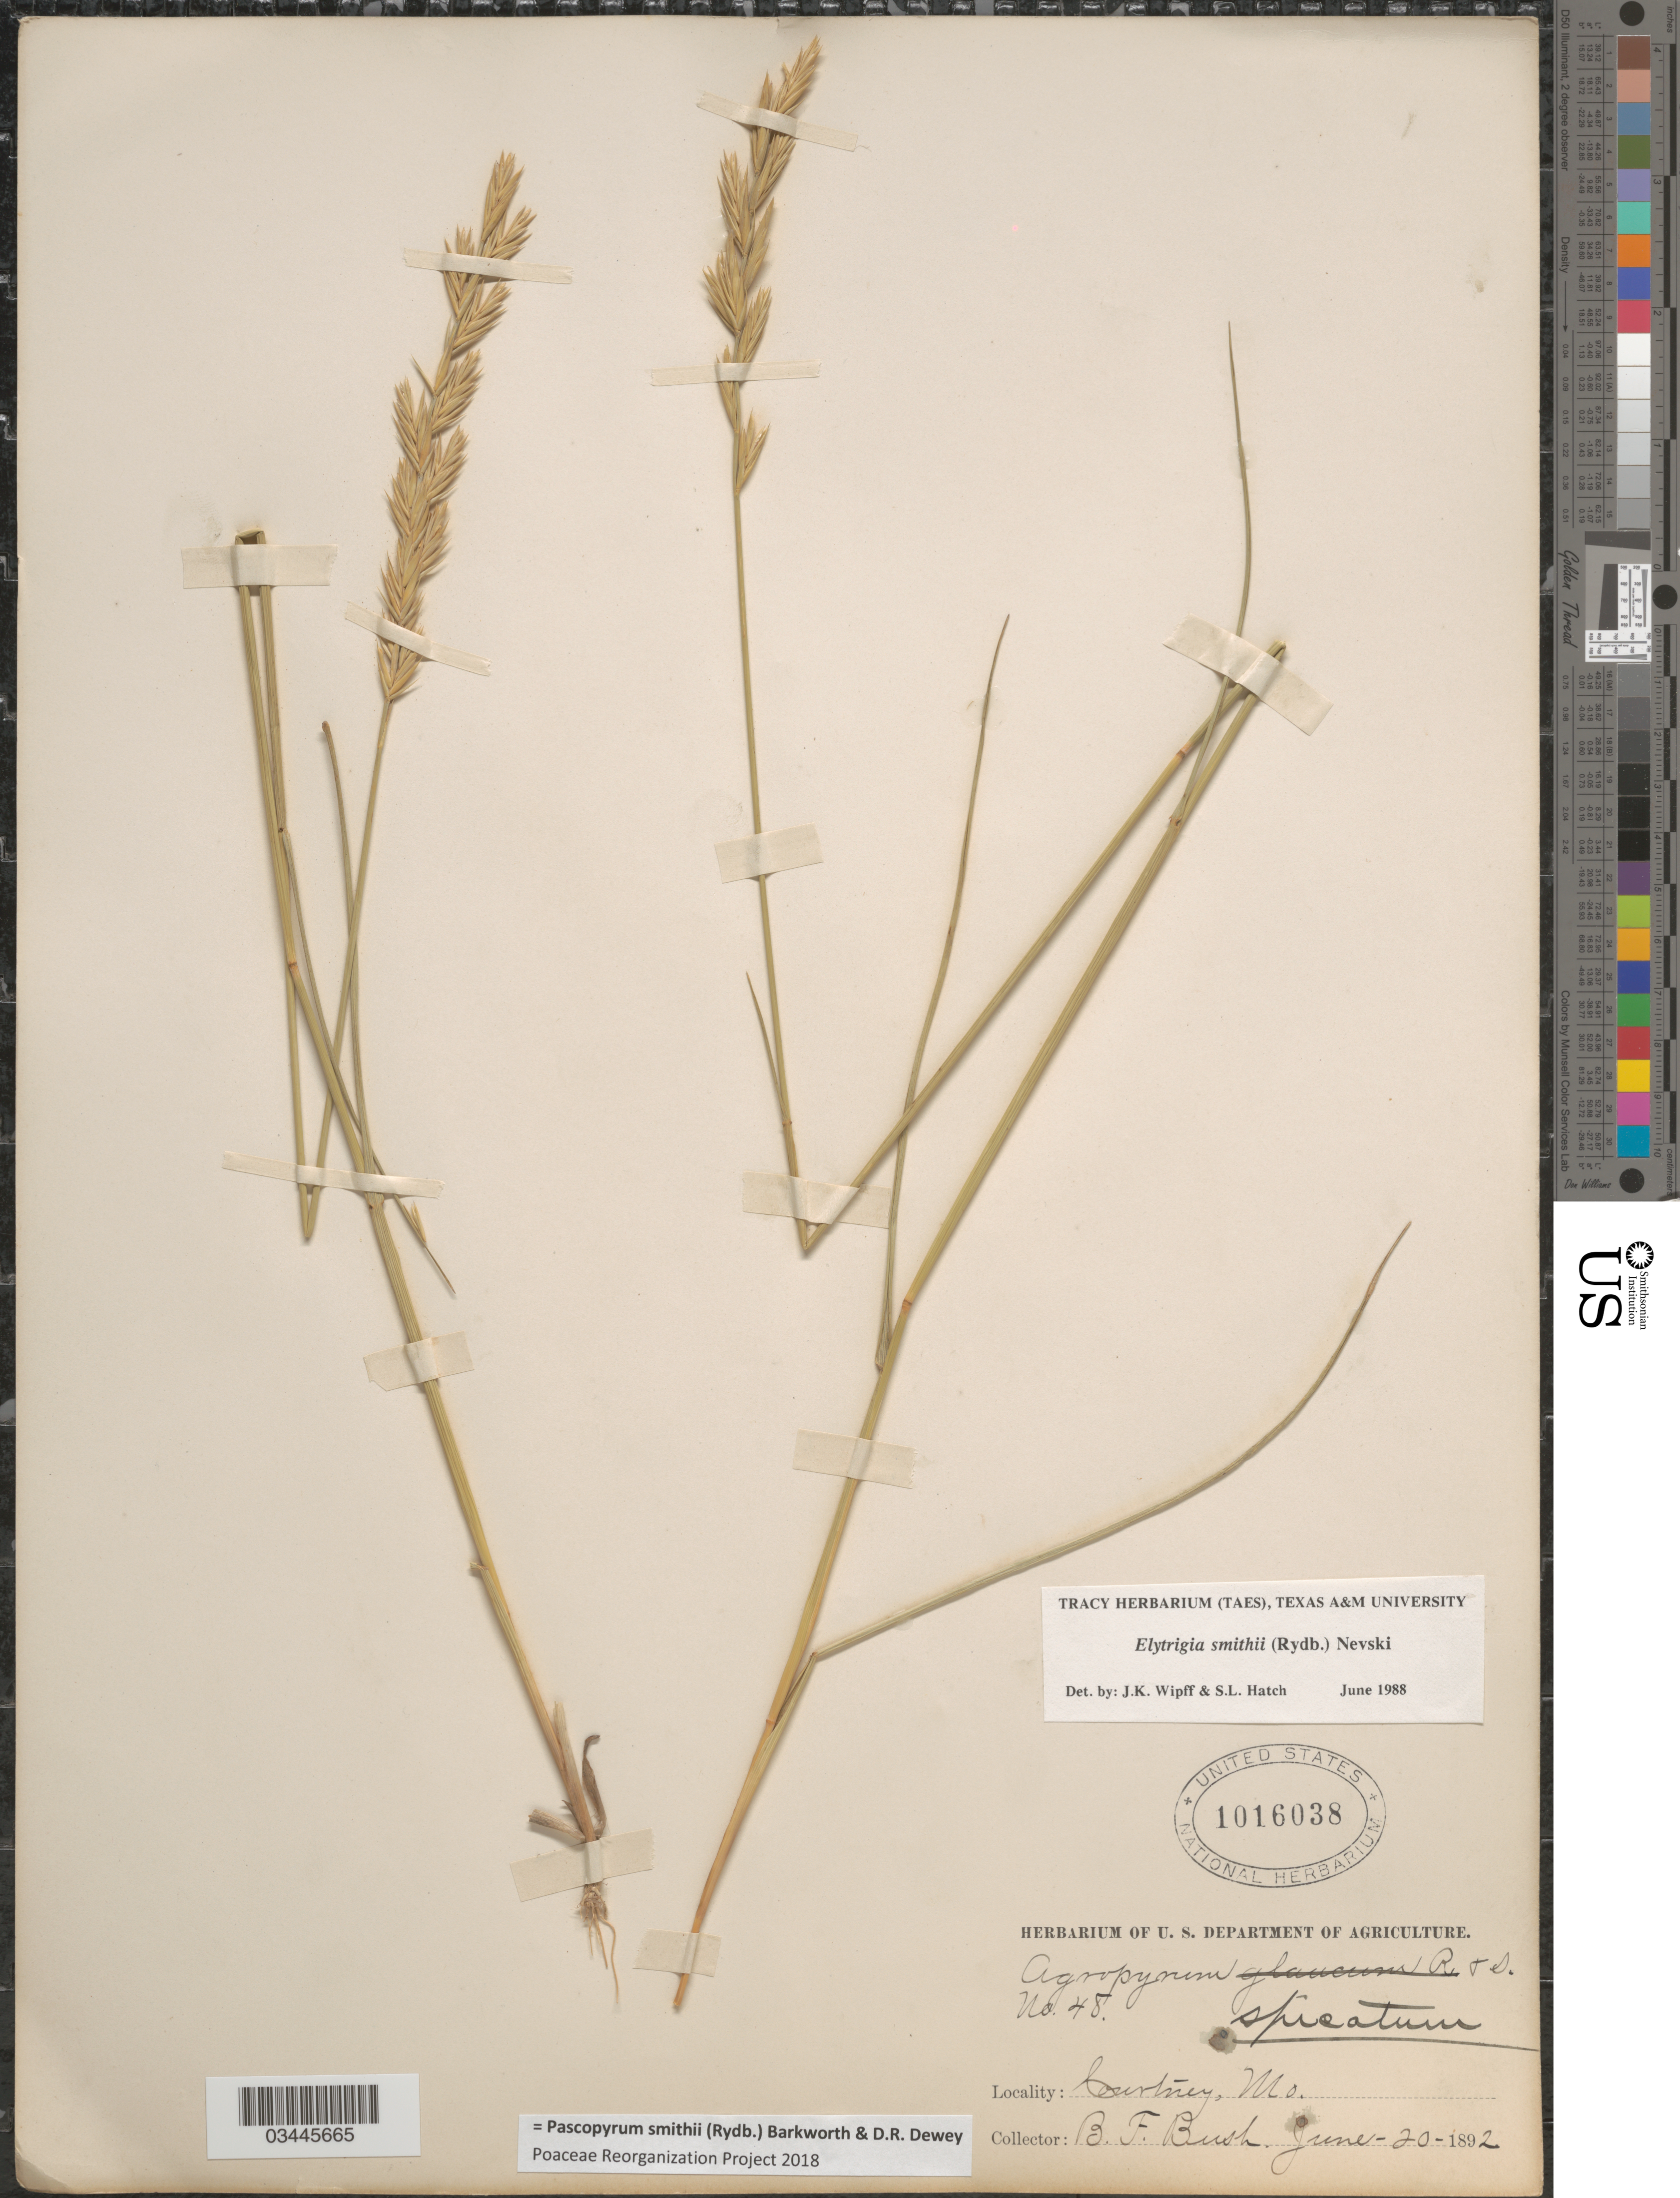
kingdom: Plantae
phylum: Tracheophyta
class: Liliopsida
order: Poales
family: Poaceae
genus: Pascopyrum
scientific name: Pascopyrum smithii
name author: (Rydb.) Barkworth & Dewey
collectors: B. F. Bush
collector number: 48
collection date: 1892-06-20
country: United States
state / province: Missouri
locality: Courtney.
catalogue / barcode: US 1016038